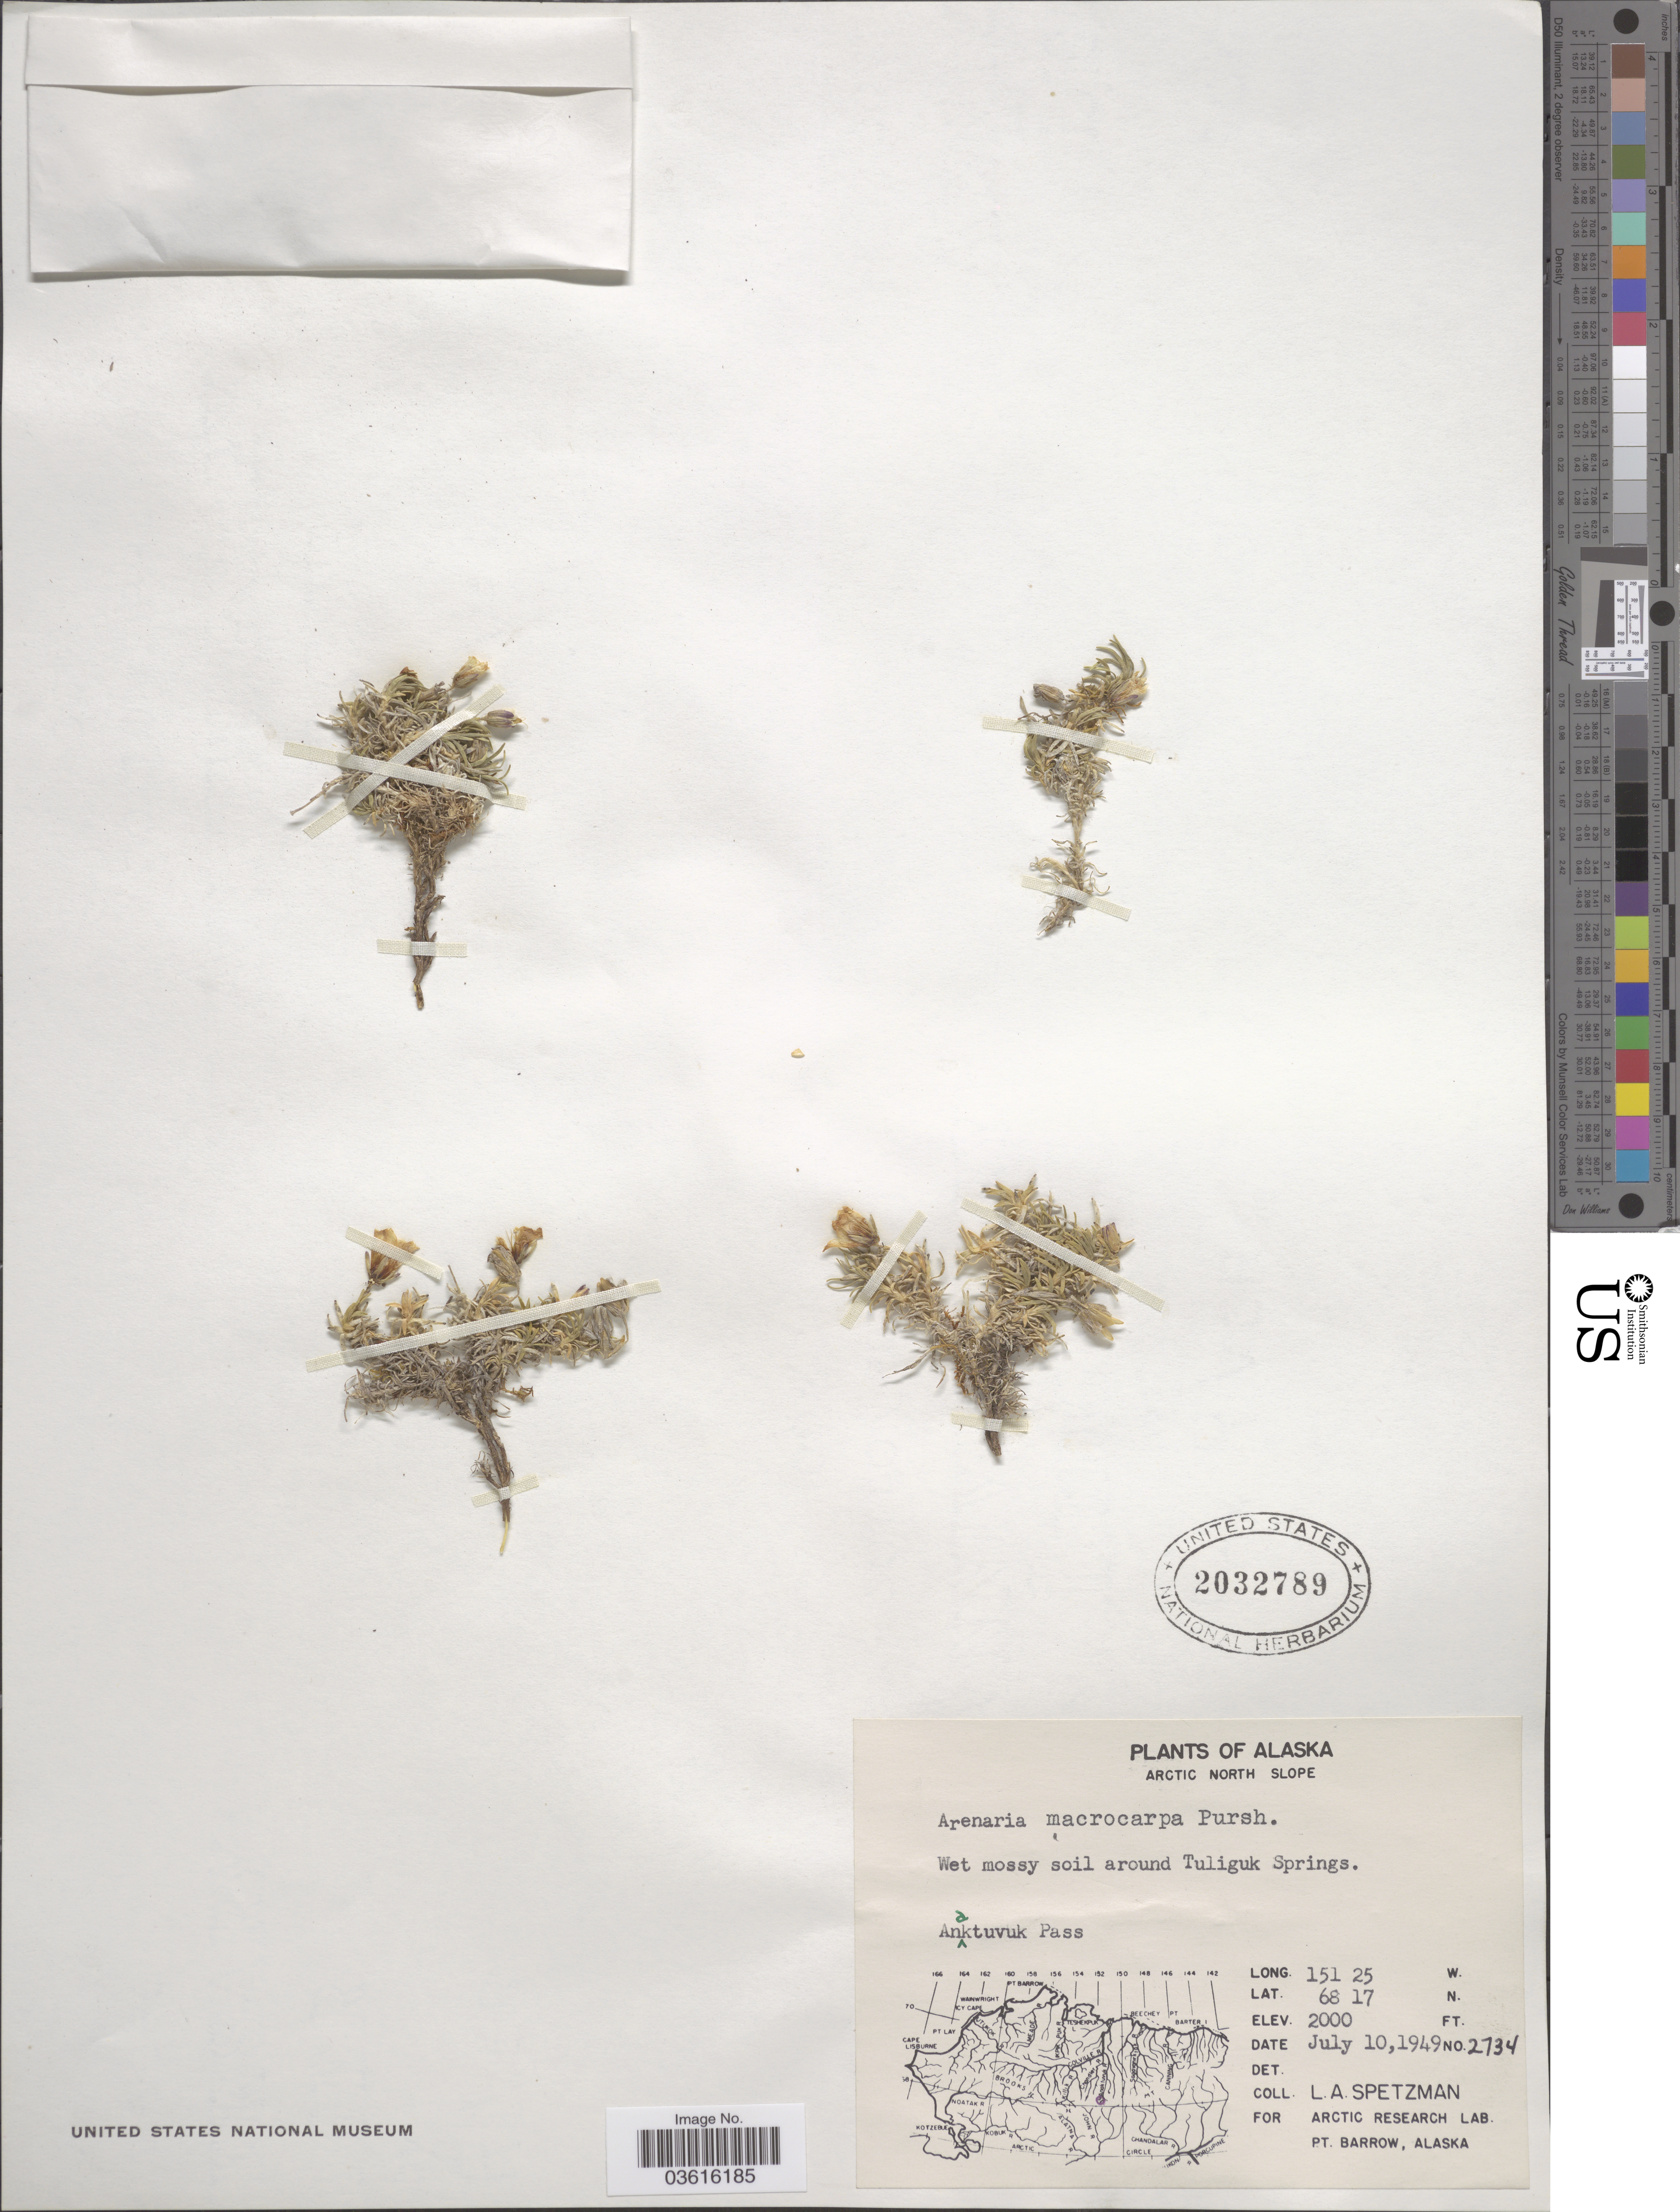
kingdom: Plantae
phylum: Tracheophyta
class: Magnoliopsida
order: Caryophyllales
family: Caryophyllaceae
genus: Pseudocherleria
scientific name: Pseudocherleria macrocarpa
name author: (Pursh) Dillenb. & Kadereit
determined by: U.S. National Herbarium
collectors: L. Spetzman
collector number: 2734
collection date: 1949-07-10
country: United States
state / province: Alaska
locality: Arctic North Slope. Anaktuvuk Pass.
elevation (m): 610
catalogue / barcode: US 2032789